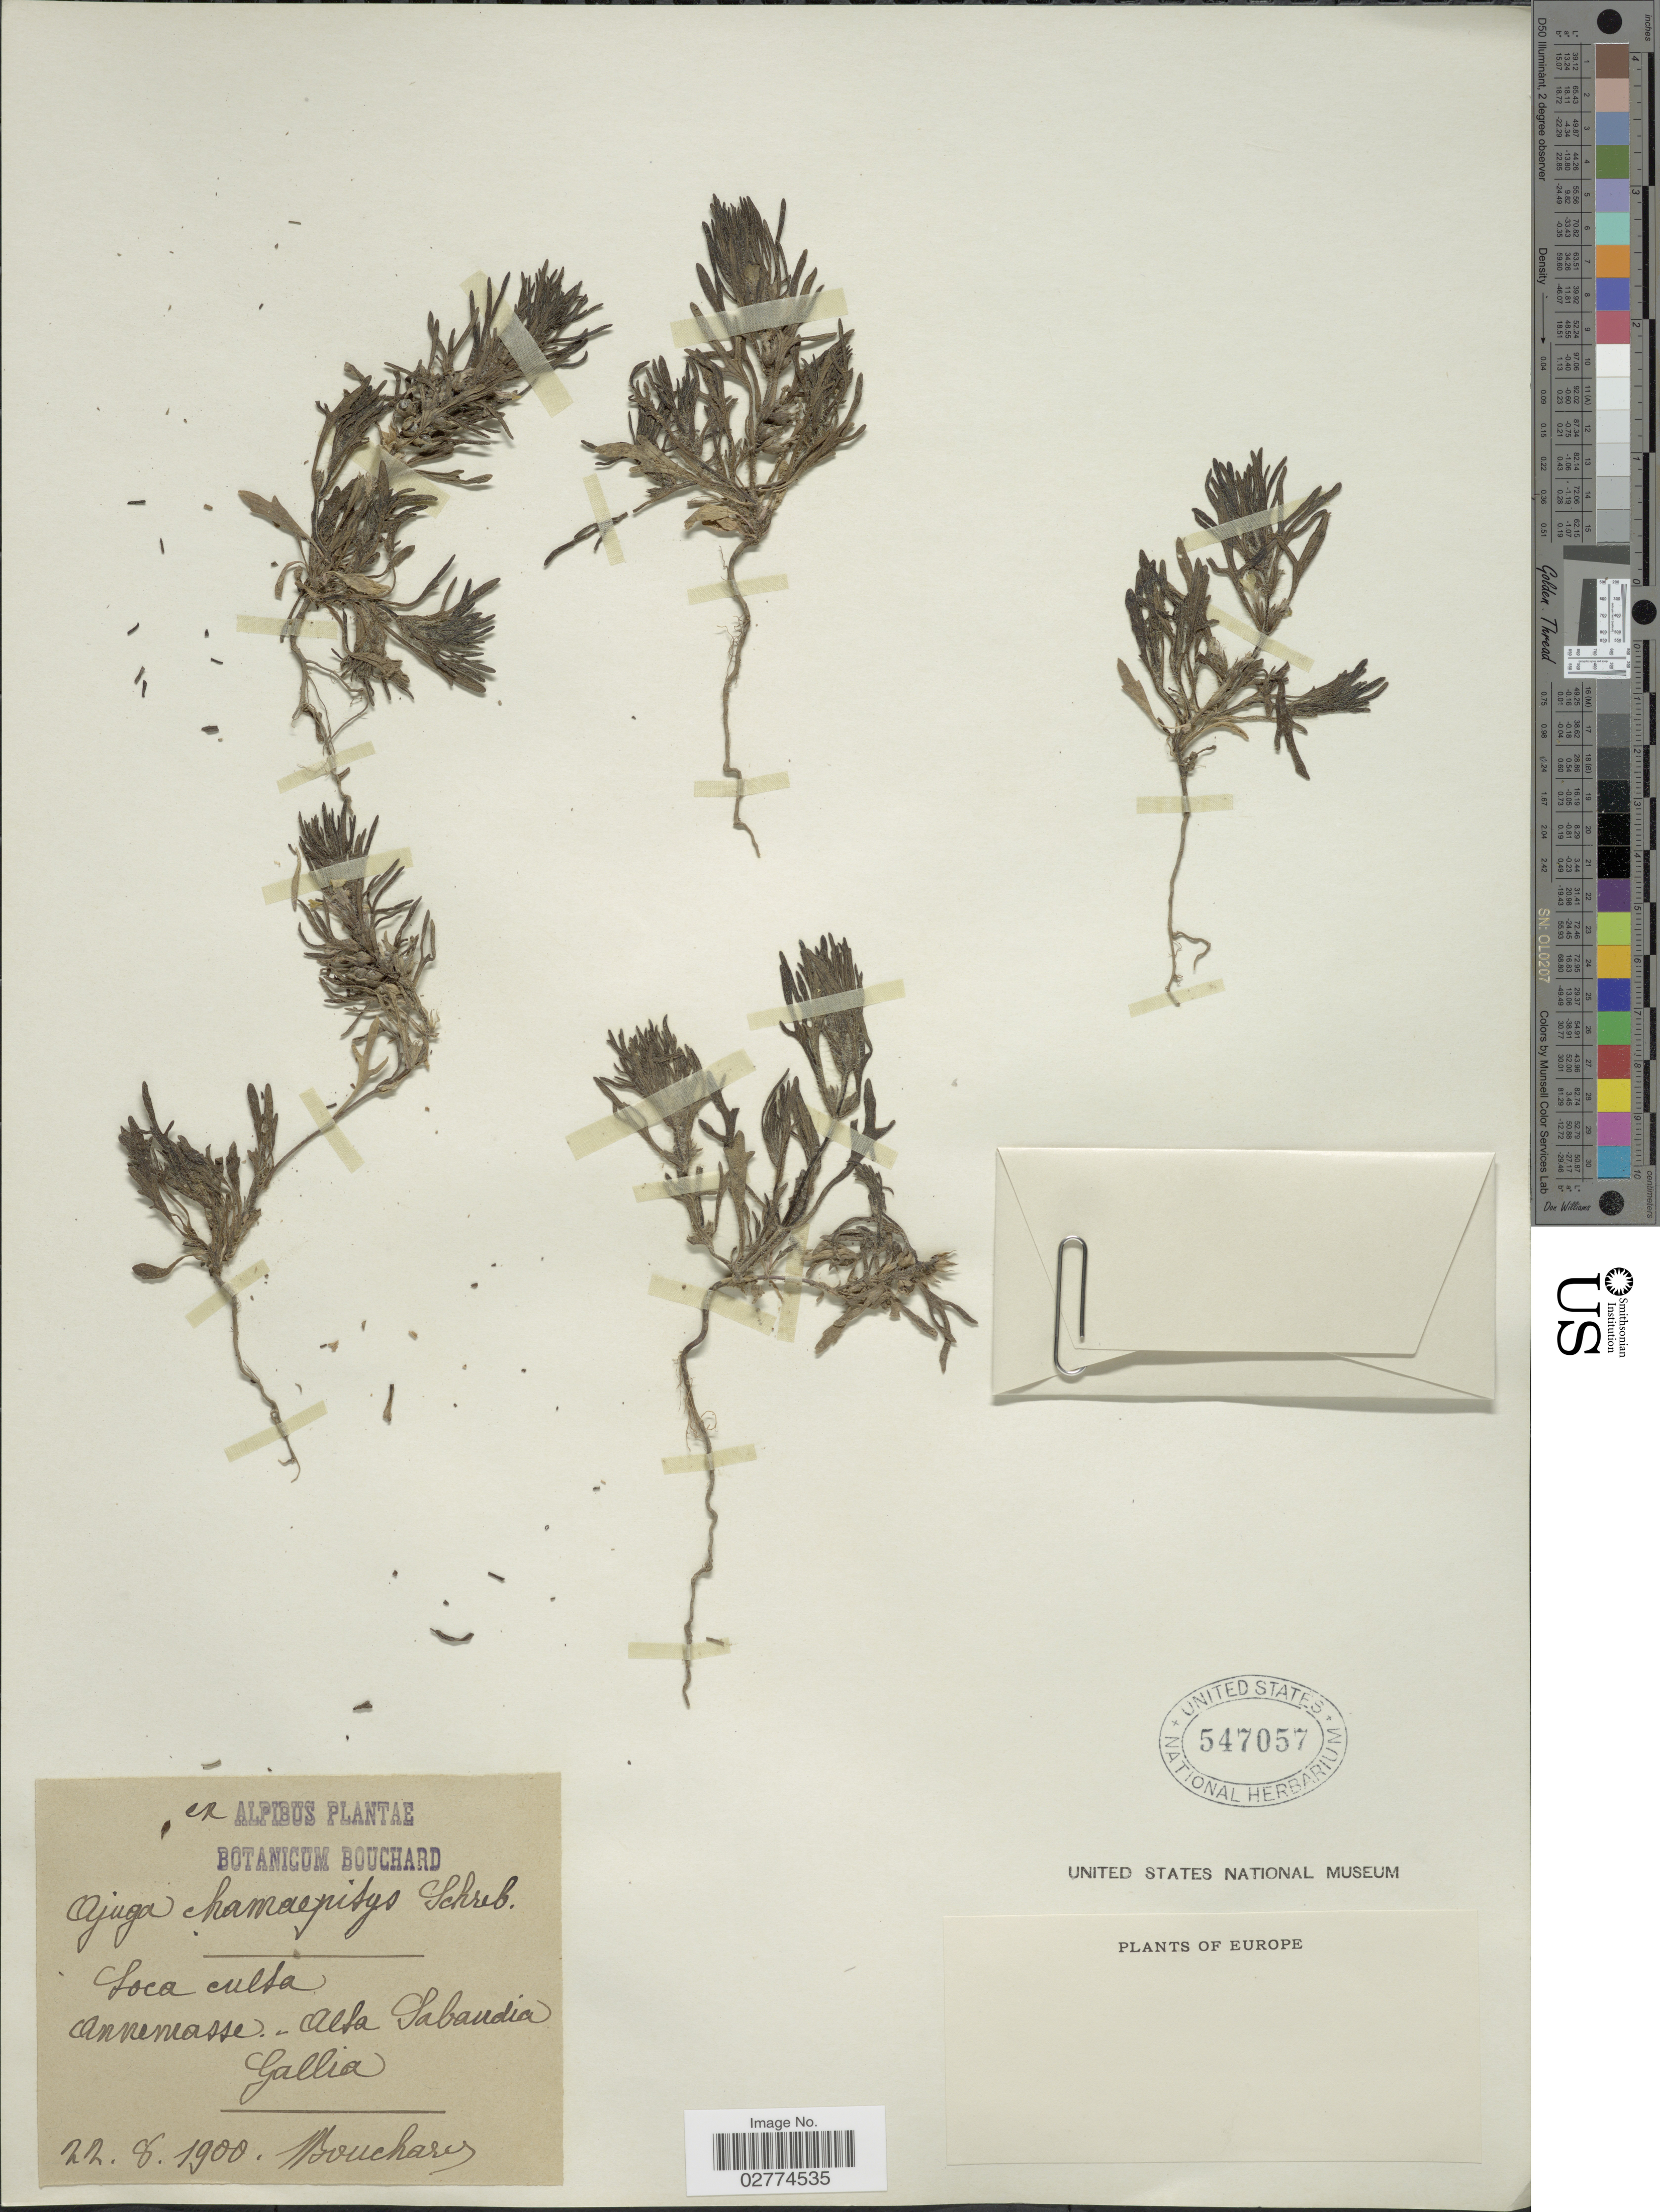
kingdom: Plantae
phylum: Tracheophyta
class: Magnoliopsida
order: Lamiales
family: Lamiaceae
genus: Ajuga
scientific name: Ajuga chamaepitys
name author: (L.) Schreb.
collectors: J. Bouchard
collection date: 1900-08-22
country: France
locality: Loca culta, Annemasse - Alta Sabandia. Gallia.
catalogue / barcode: US 547057